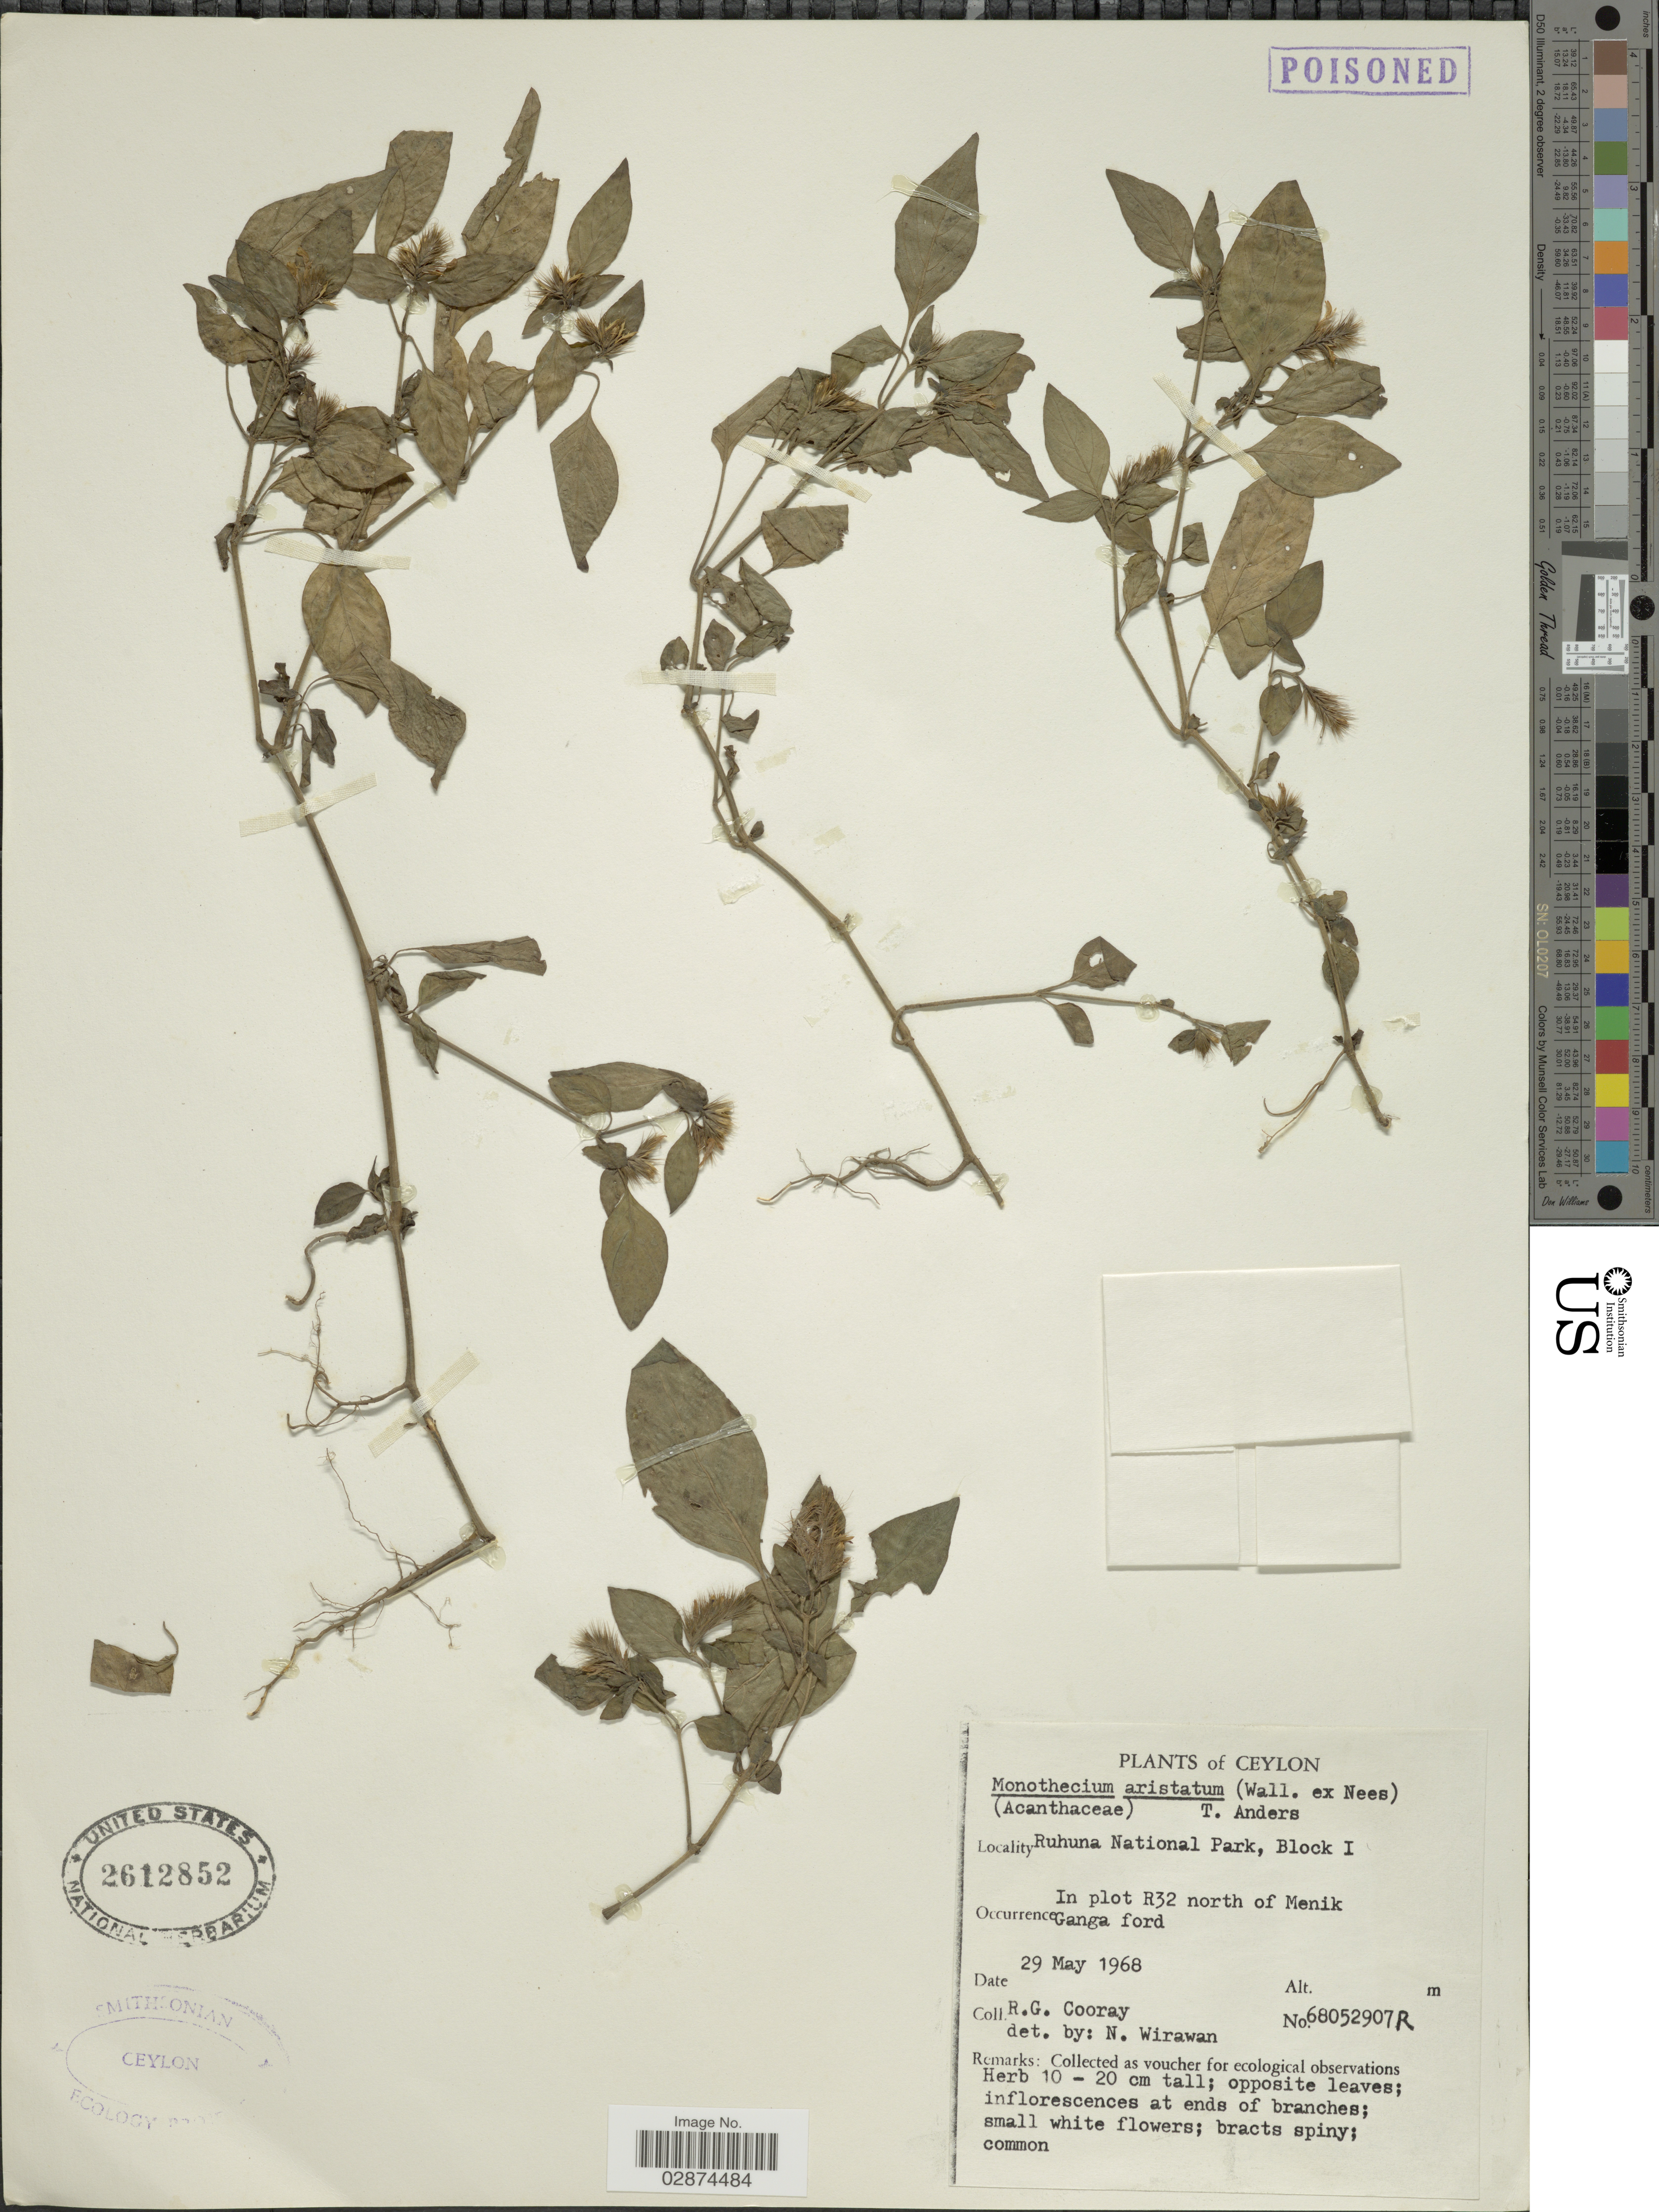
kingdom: Plantae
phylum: Tracheophyta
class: Magnoliopsida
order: Lamiales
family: Acanthaceae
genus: Monothecium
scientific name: Monothecium aristatum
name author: (Nees) T. Anderson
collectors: R. Cooray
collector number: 68052907R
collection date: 1968-05-29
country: Sri Lanka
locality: Ceylon. Ruhuna National Park, Block 1. In plot R32 north of Menik, Ganga ford.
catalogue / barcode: US 2612852